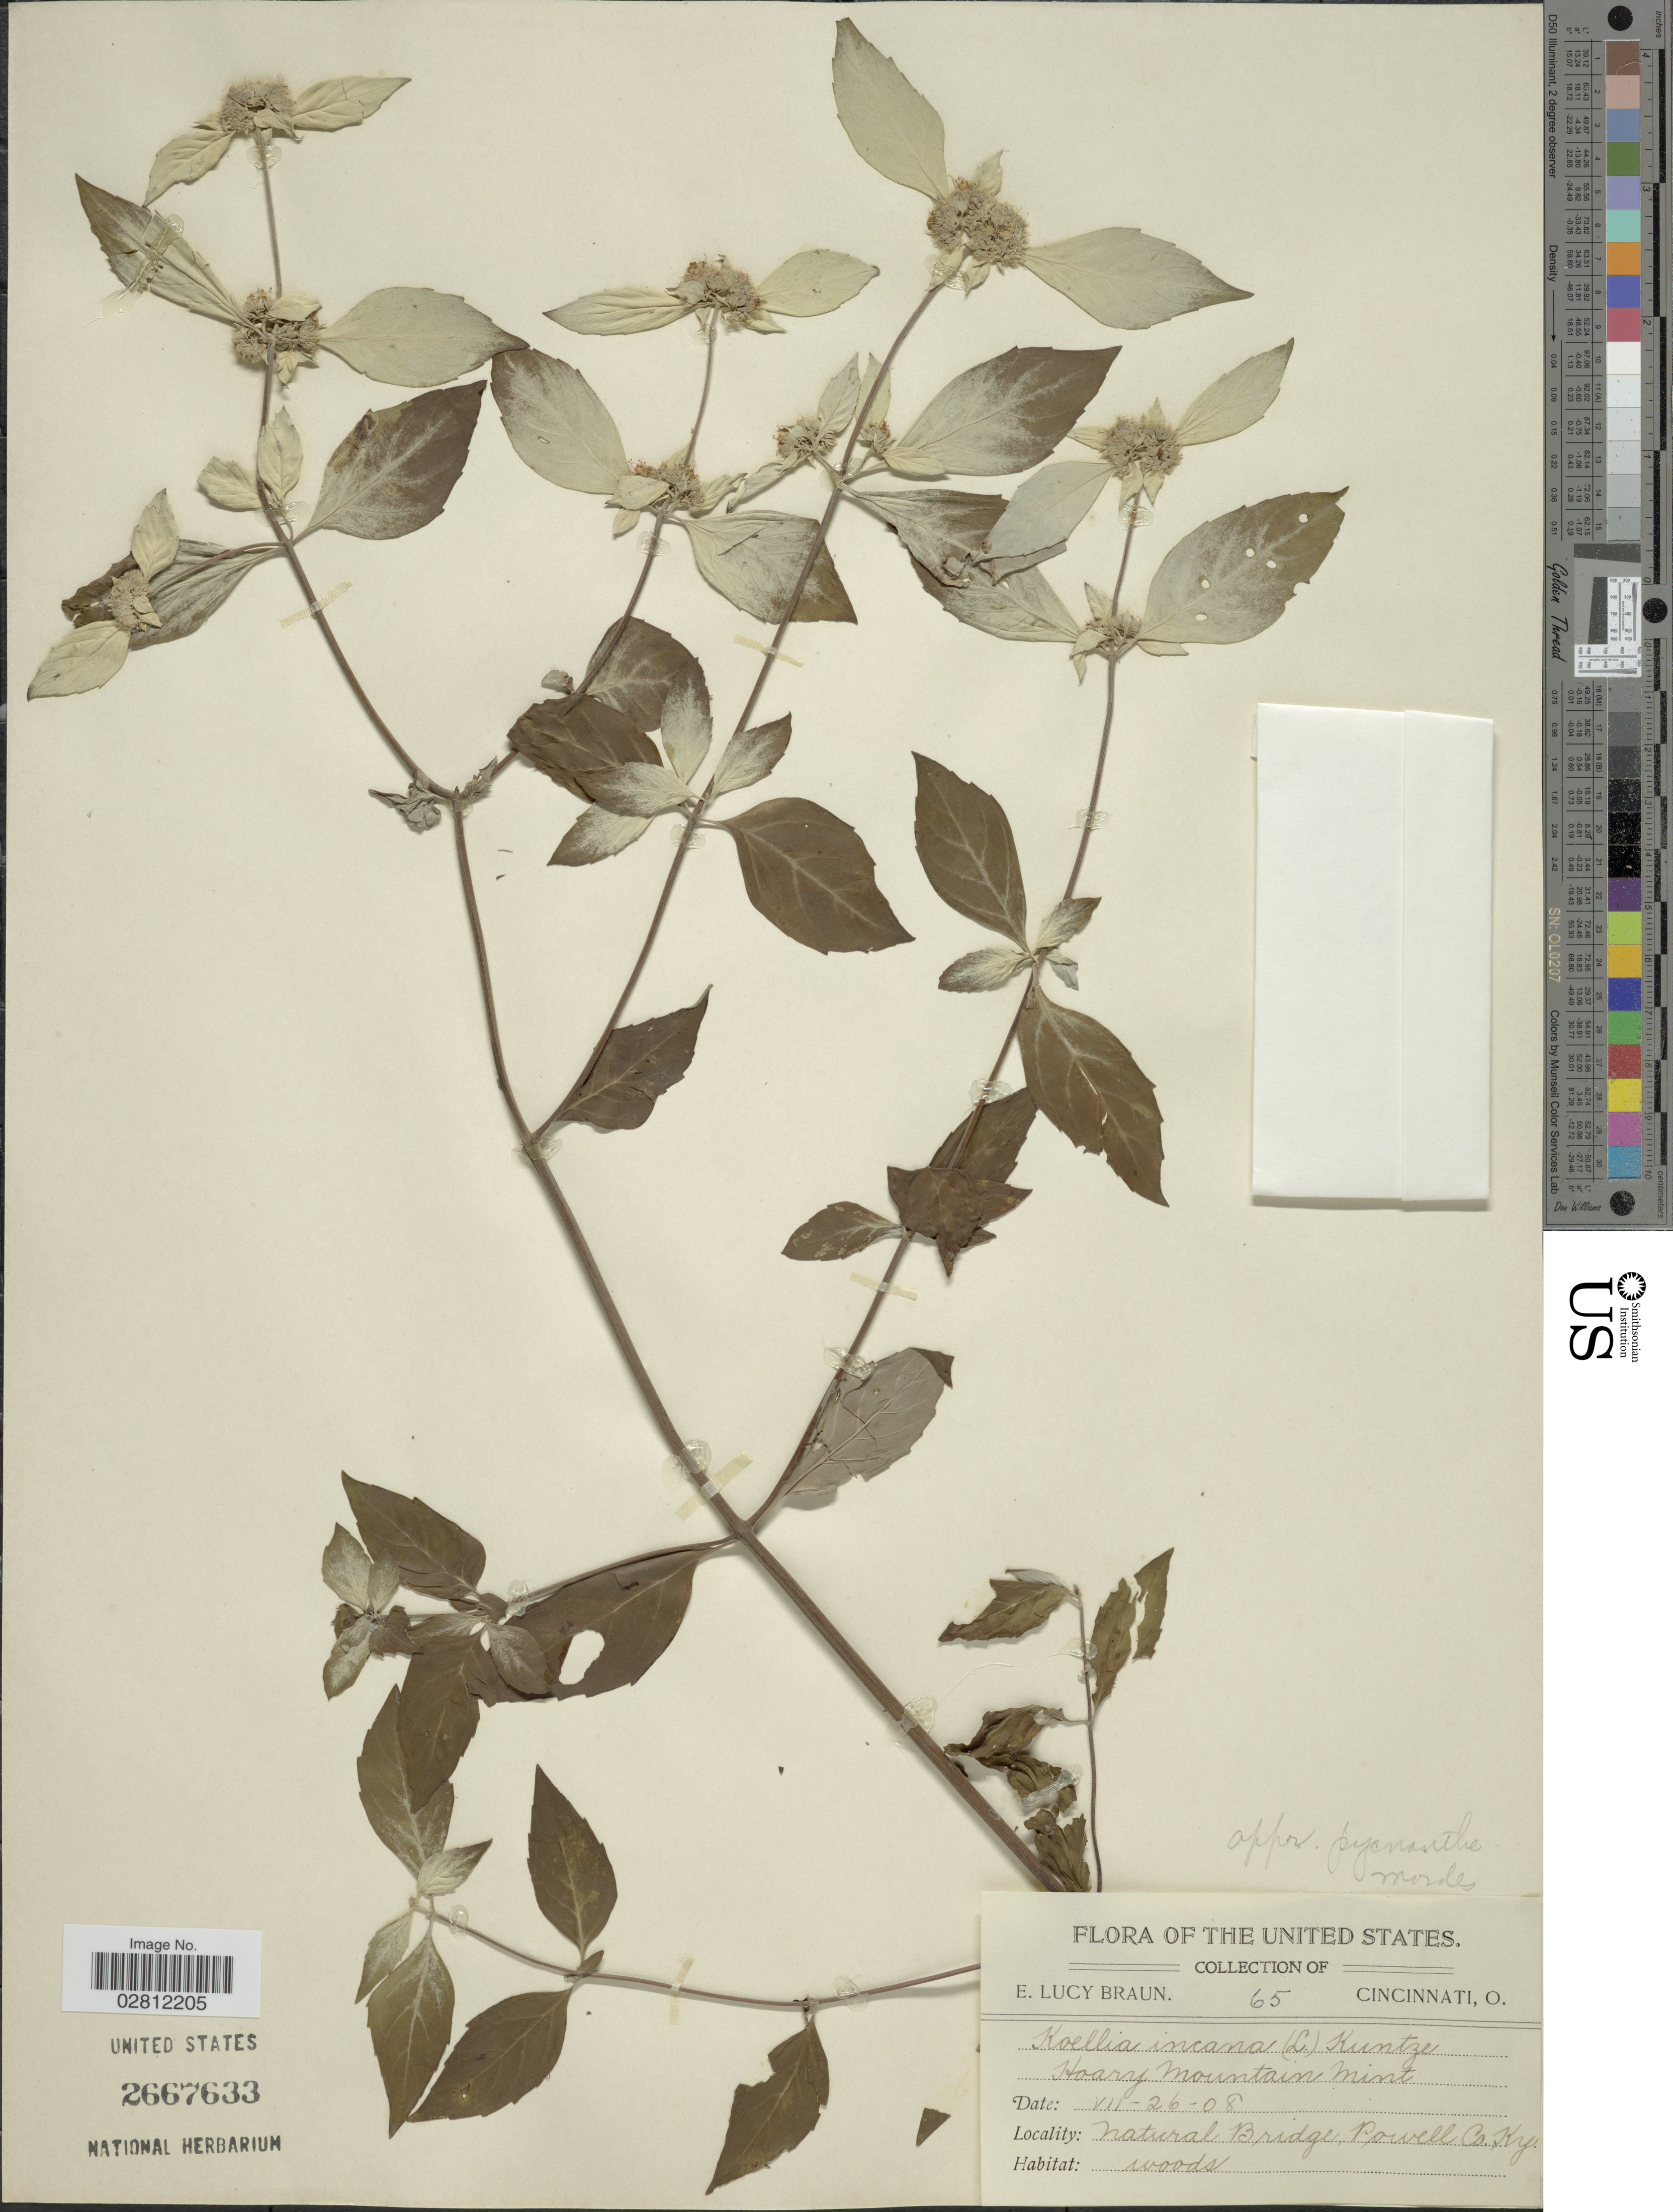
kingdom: Plantae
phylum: Tracheophyta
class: Magnoliopsida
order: Lamiales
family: Lamiaceae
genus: Pycnanthemum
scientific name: Pycnanthemum viridifolium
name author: E. Grant & Epling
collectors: E. L. Braun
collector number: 65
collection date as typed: Transcribed d/m/y: 26/7/8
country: United States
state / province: Kentucky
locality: Natural Bridge, Powell Co.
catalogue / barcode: US 2667633